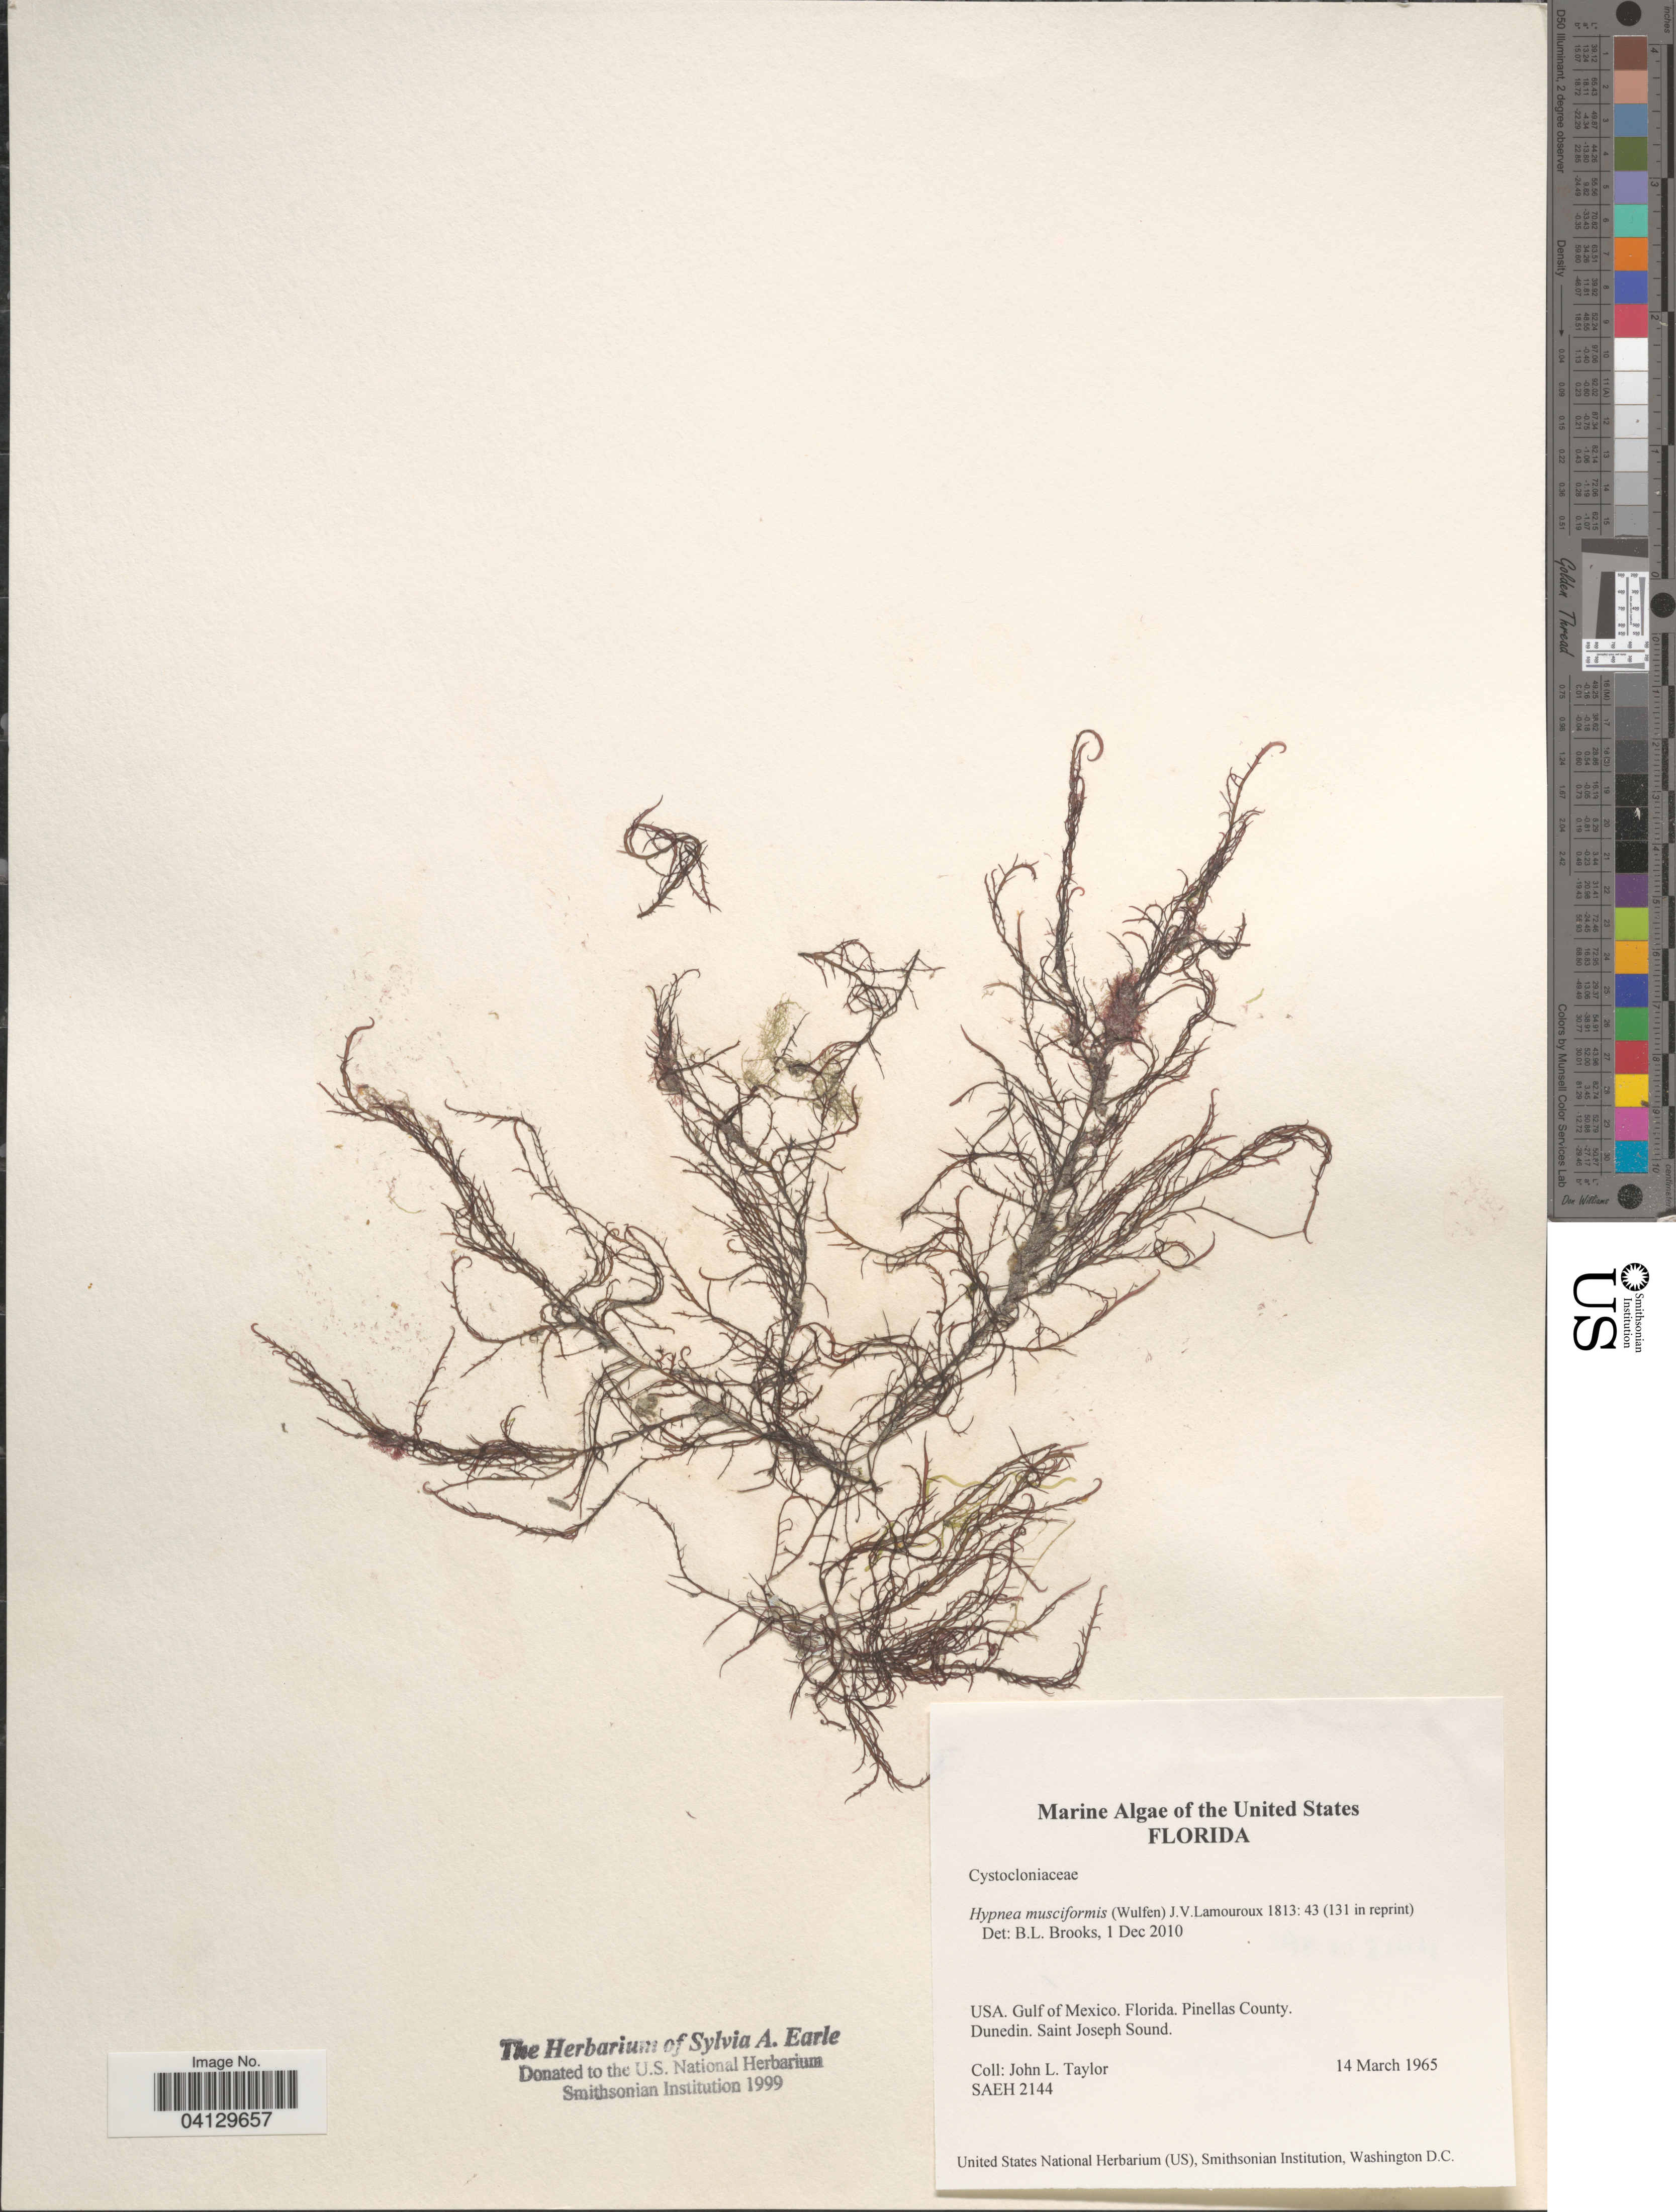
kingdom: Plantae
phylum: Rhodophyta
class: Florideophyceae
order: Gigartinales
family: Cystocloniaceae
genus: Hypnea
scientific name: Hypnea musciformis var. esperi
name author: J. Agardh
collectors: J. L. Taylor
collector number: SAEH2144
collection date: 1965-03-14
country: United States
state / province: Florida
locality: Gulf of Mexico. Pinellas County. Dunedin. Saint Joseph Sound.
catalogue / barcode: US 328852